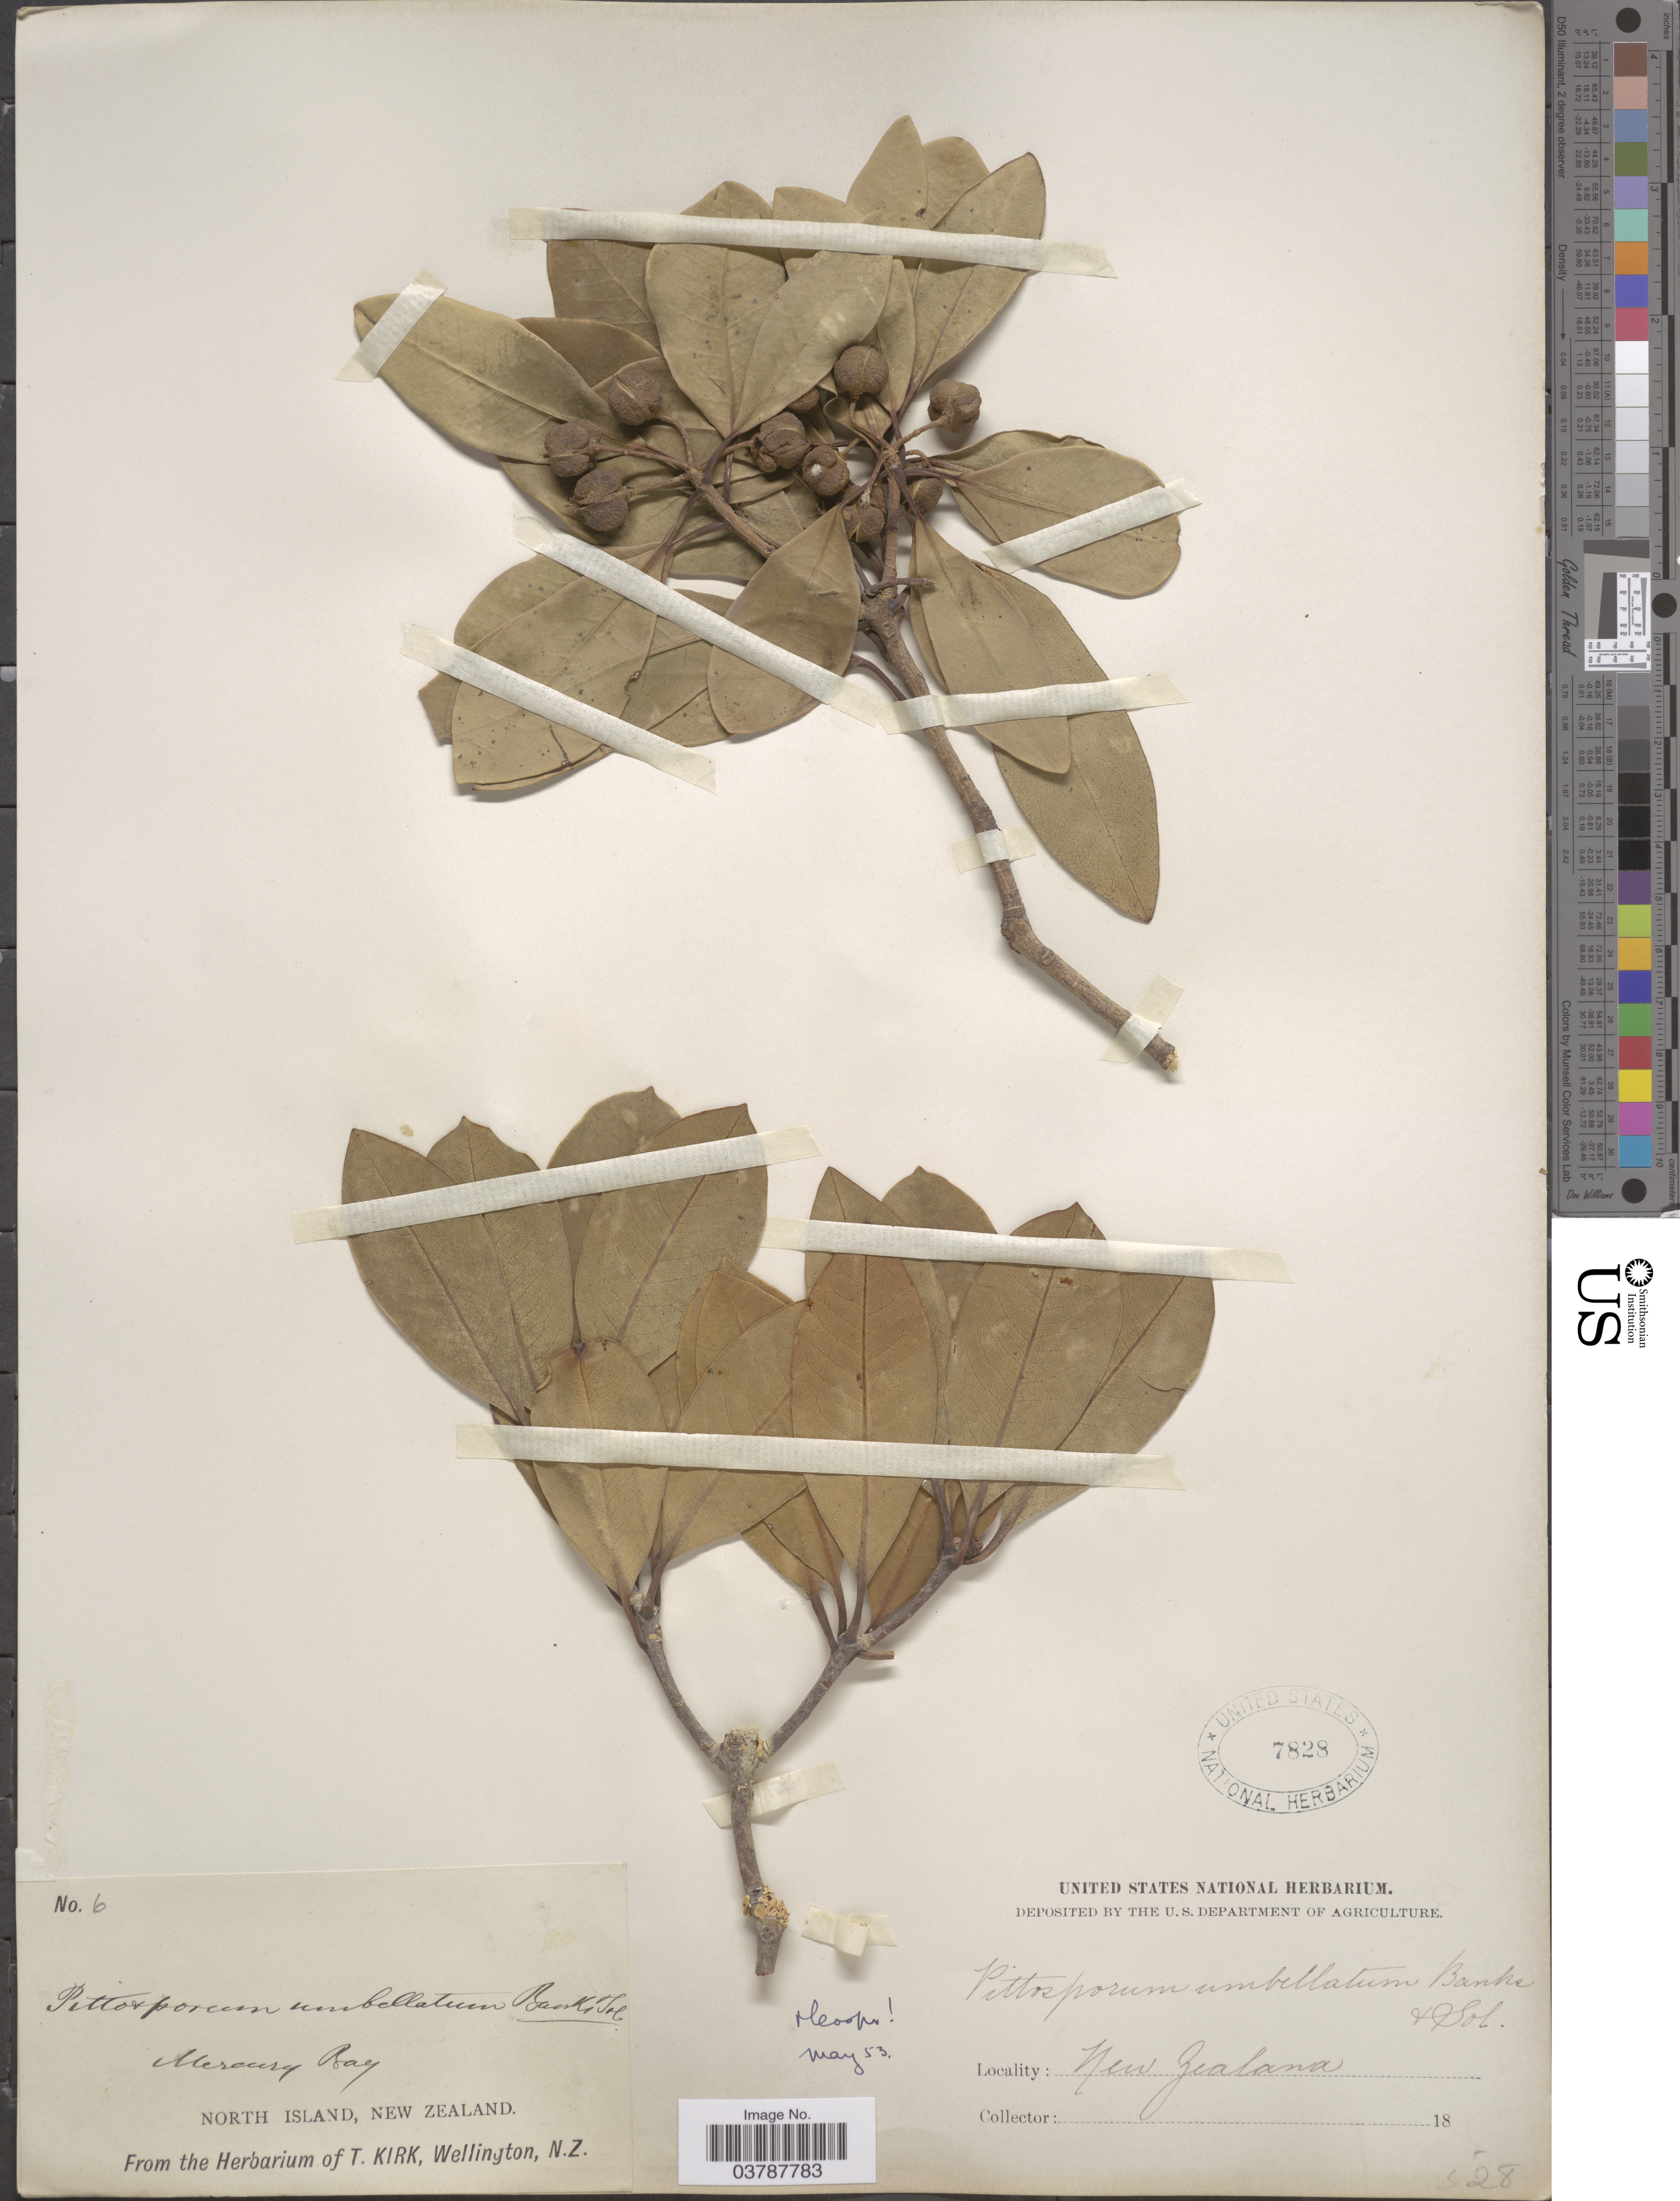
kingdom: Plantae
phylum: Tracheophyta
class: Magnoliopsida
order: Apiales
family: Pittosporaceae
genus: Pittosporum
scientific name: Pittosporum umbellatum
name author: Gaertn.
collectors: ex herb. T. Kirk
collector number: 6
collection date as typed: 18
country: New Zealand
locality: Mercury Bay. North Island.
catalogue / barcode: US 7828